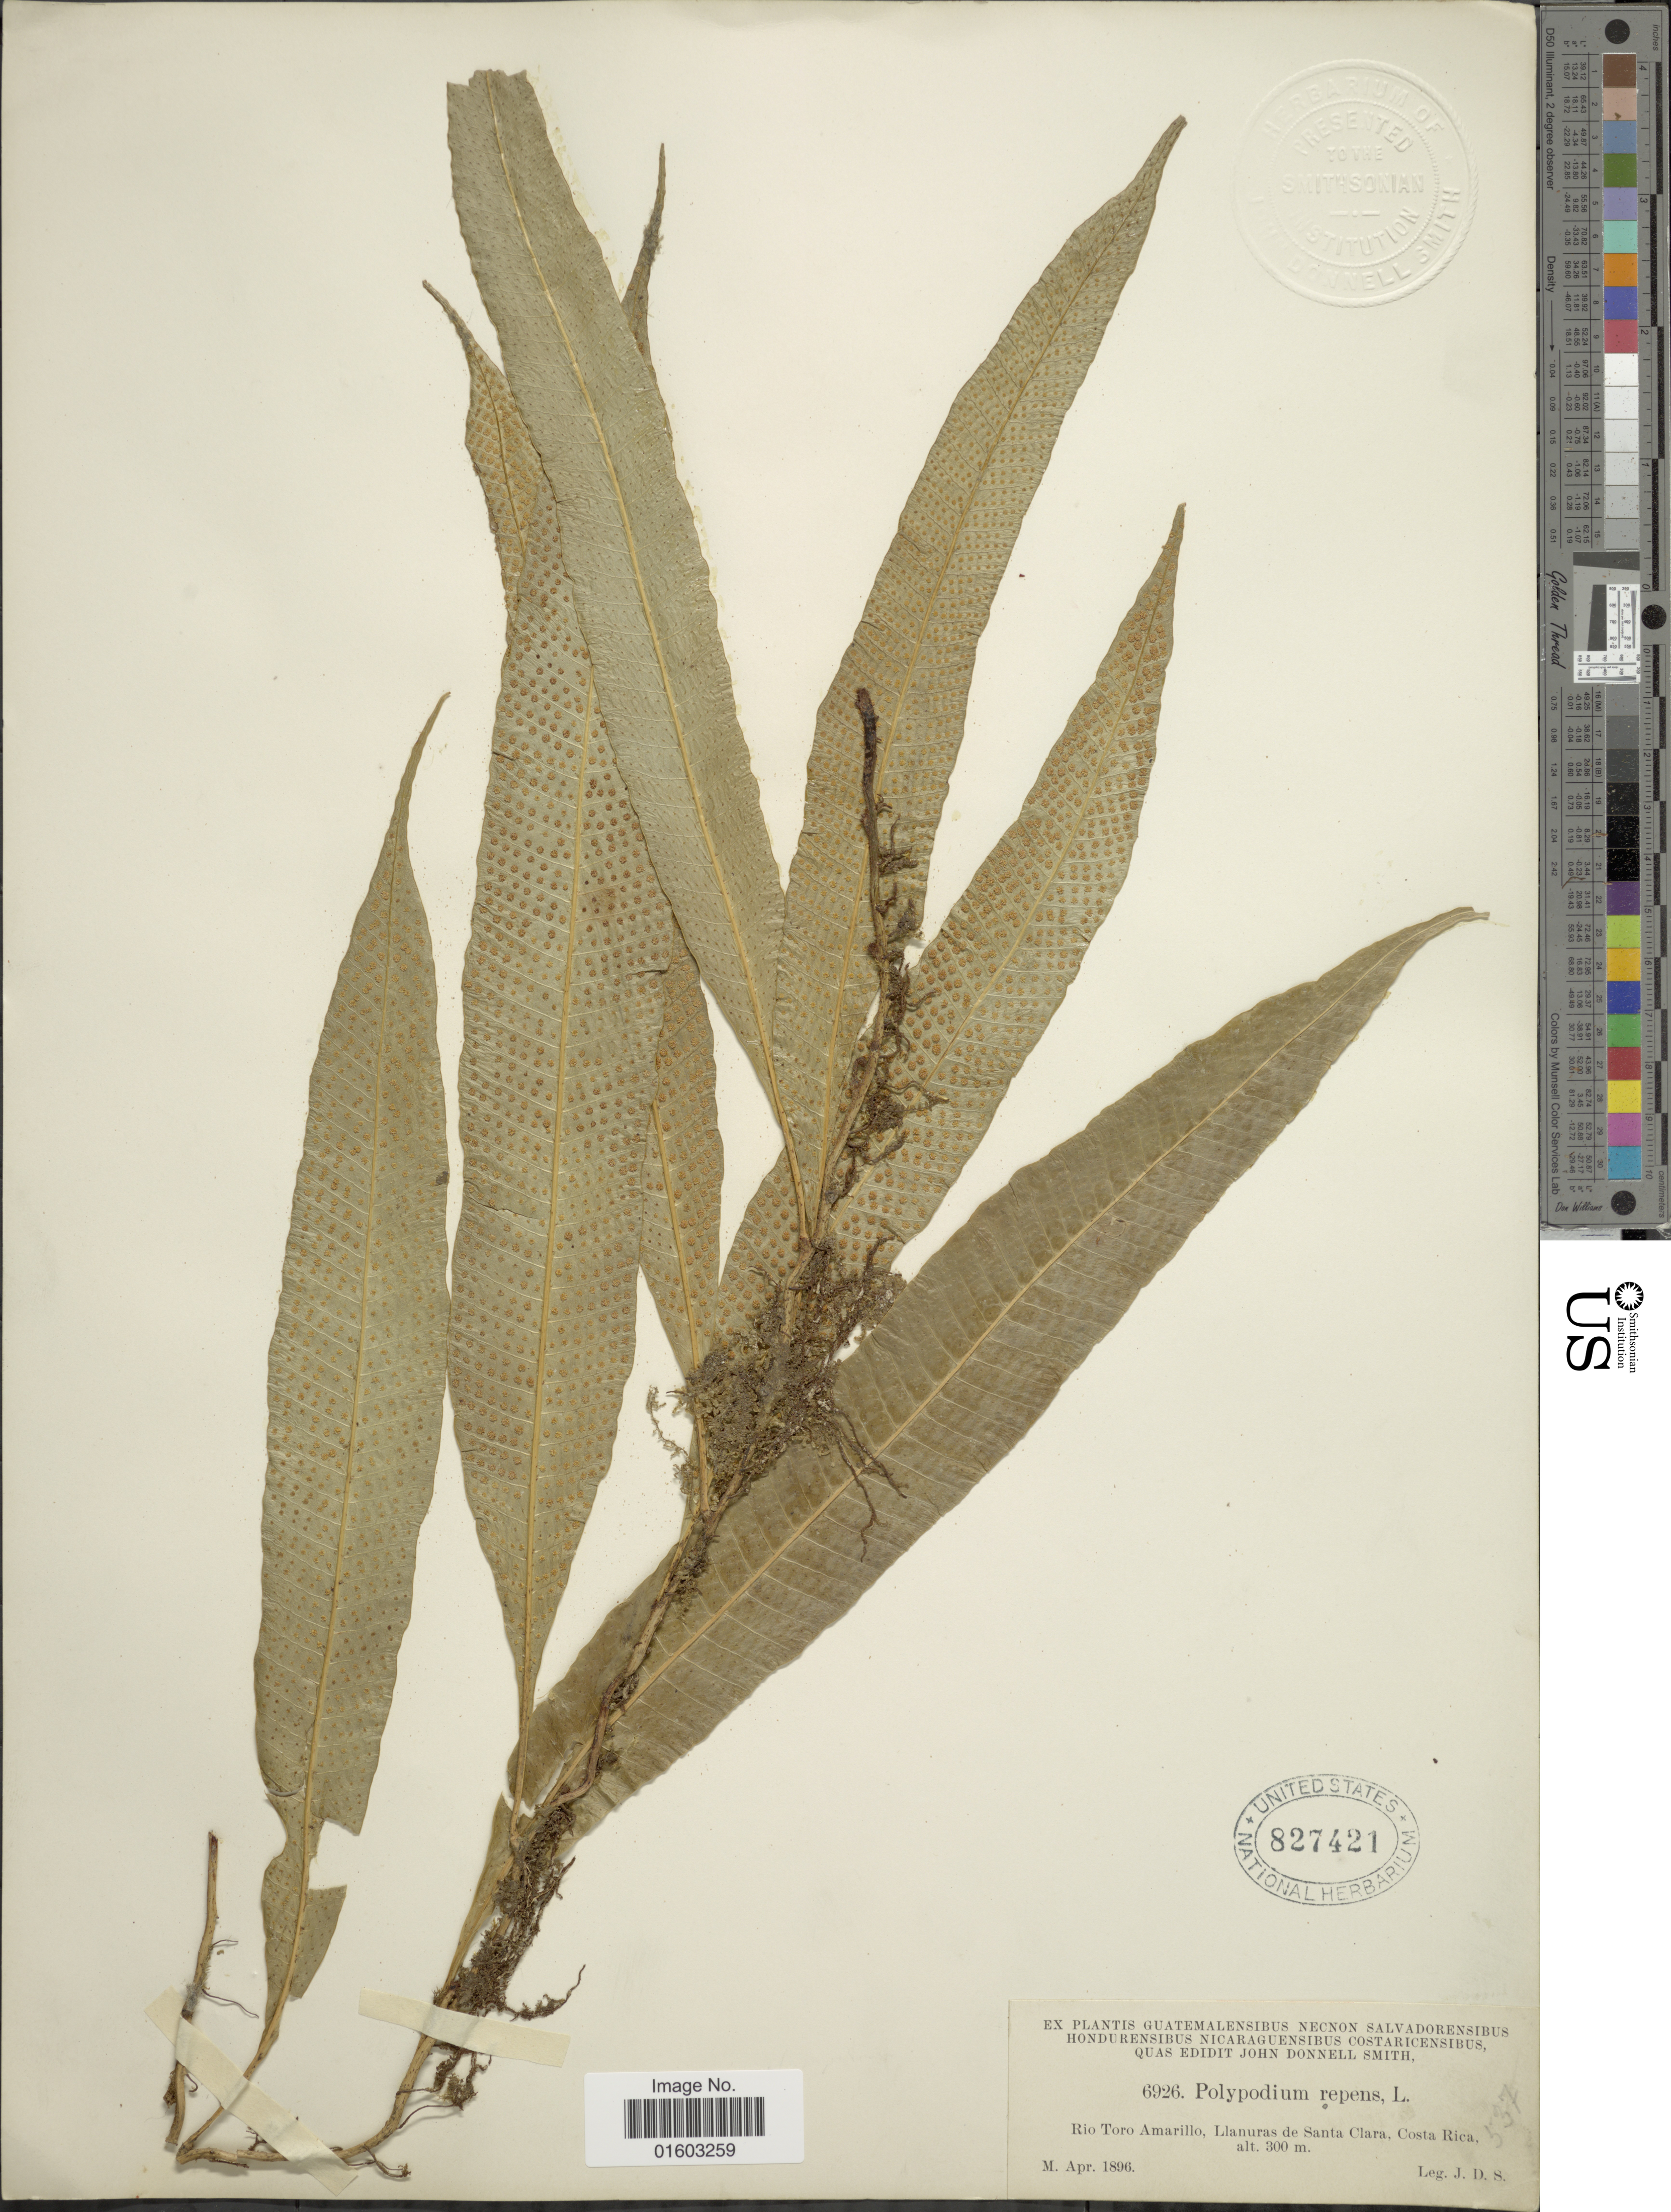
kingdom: Plantae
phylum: Tracheophyta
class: Polypodiopsida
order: Polypodiales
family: Polypodiaceae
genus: Campyloneurum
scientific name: Campyloneurum repens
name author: (Aubl.) C. Presl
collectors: J. Donnell Smith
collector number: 6926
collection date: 1896-04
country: Costa Rica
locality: Rio Toro Amarillo, Llanura de Santa Clara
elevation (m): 300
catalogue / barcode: US 827421